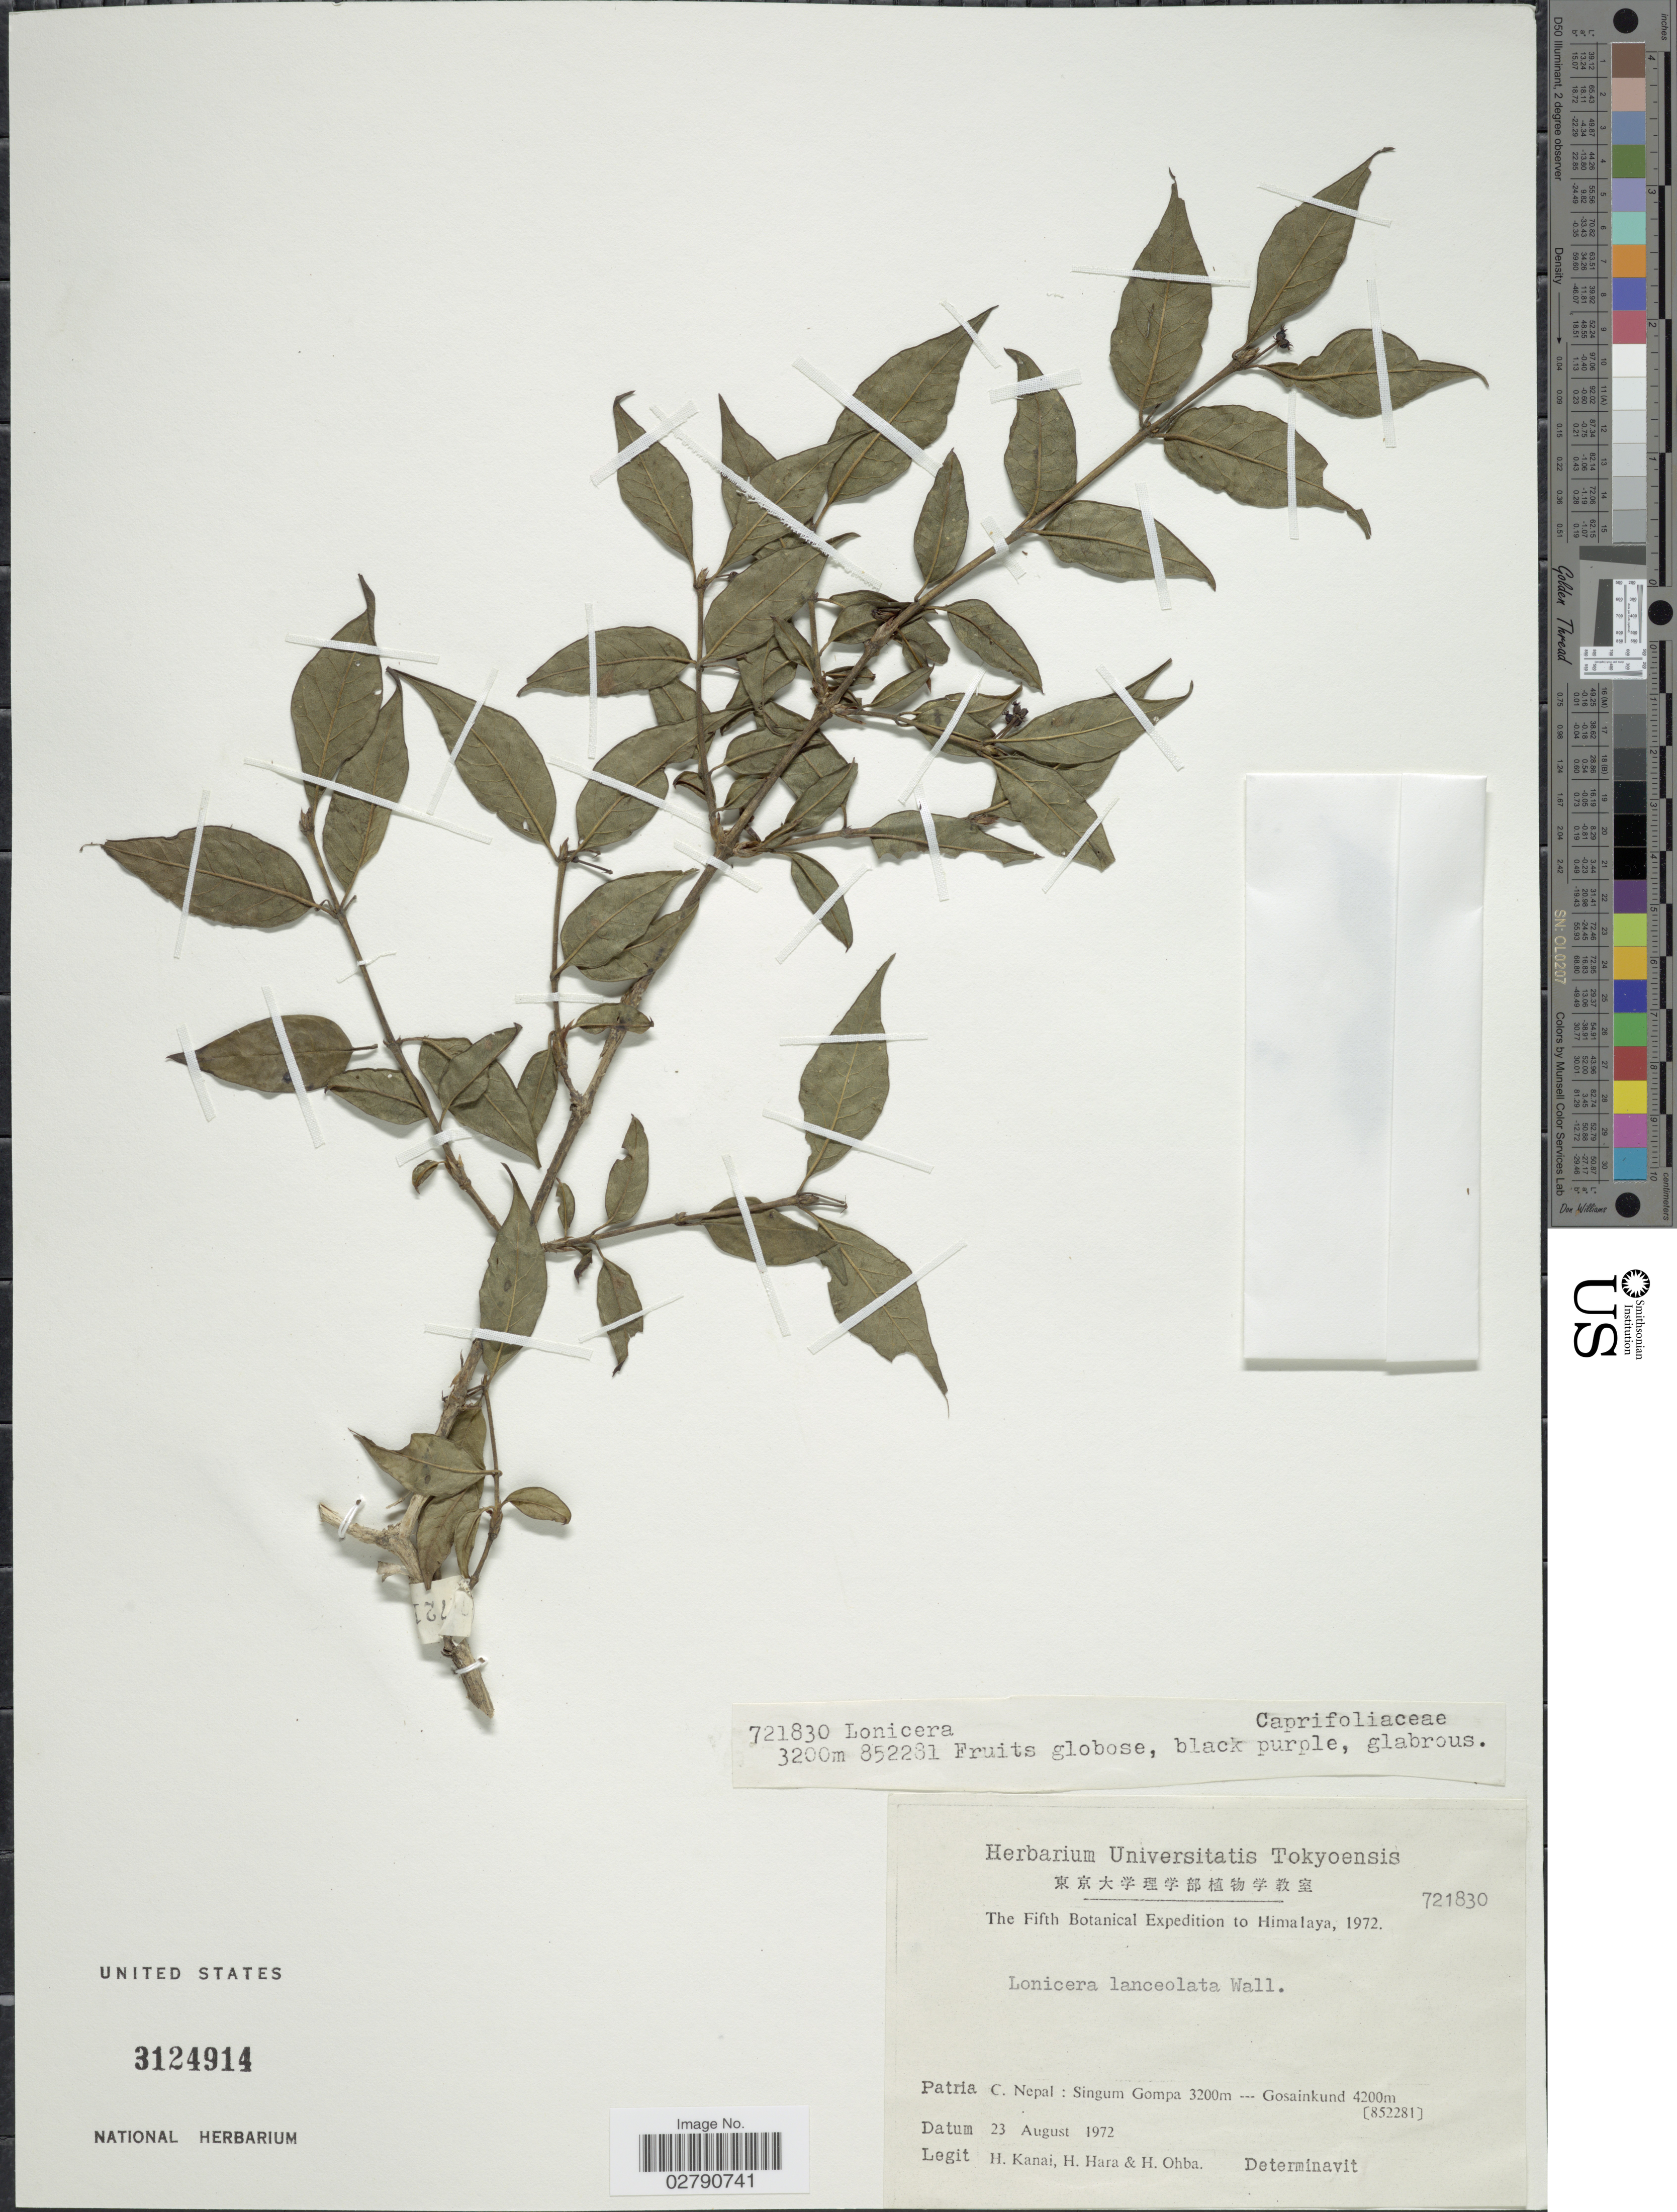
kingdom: Plantae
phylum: Tracheophyta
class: Magnoliopsida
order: Dipsacales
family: Caprifoliaceae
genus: Lonicera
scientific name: Lonicera lanceolata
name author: Wall.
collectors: H. Kanai, H. Hara & H. Ohba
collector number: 721830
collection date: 1972-08-23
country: Nepal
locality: Himalaya. C. Nepal: Singum Gompa, Gosainkund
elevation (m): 3200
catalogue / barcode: US 3124914